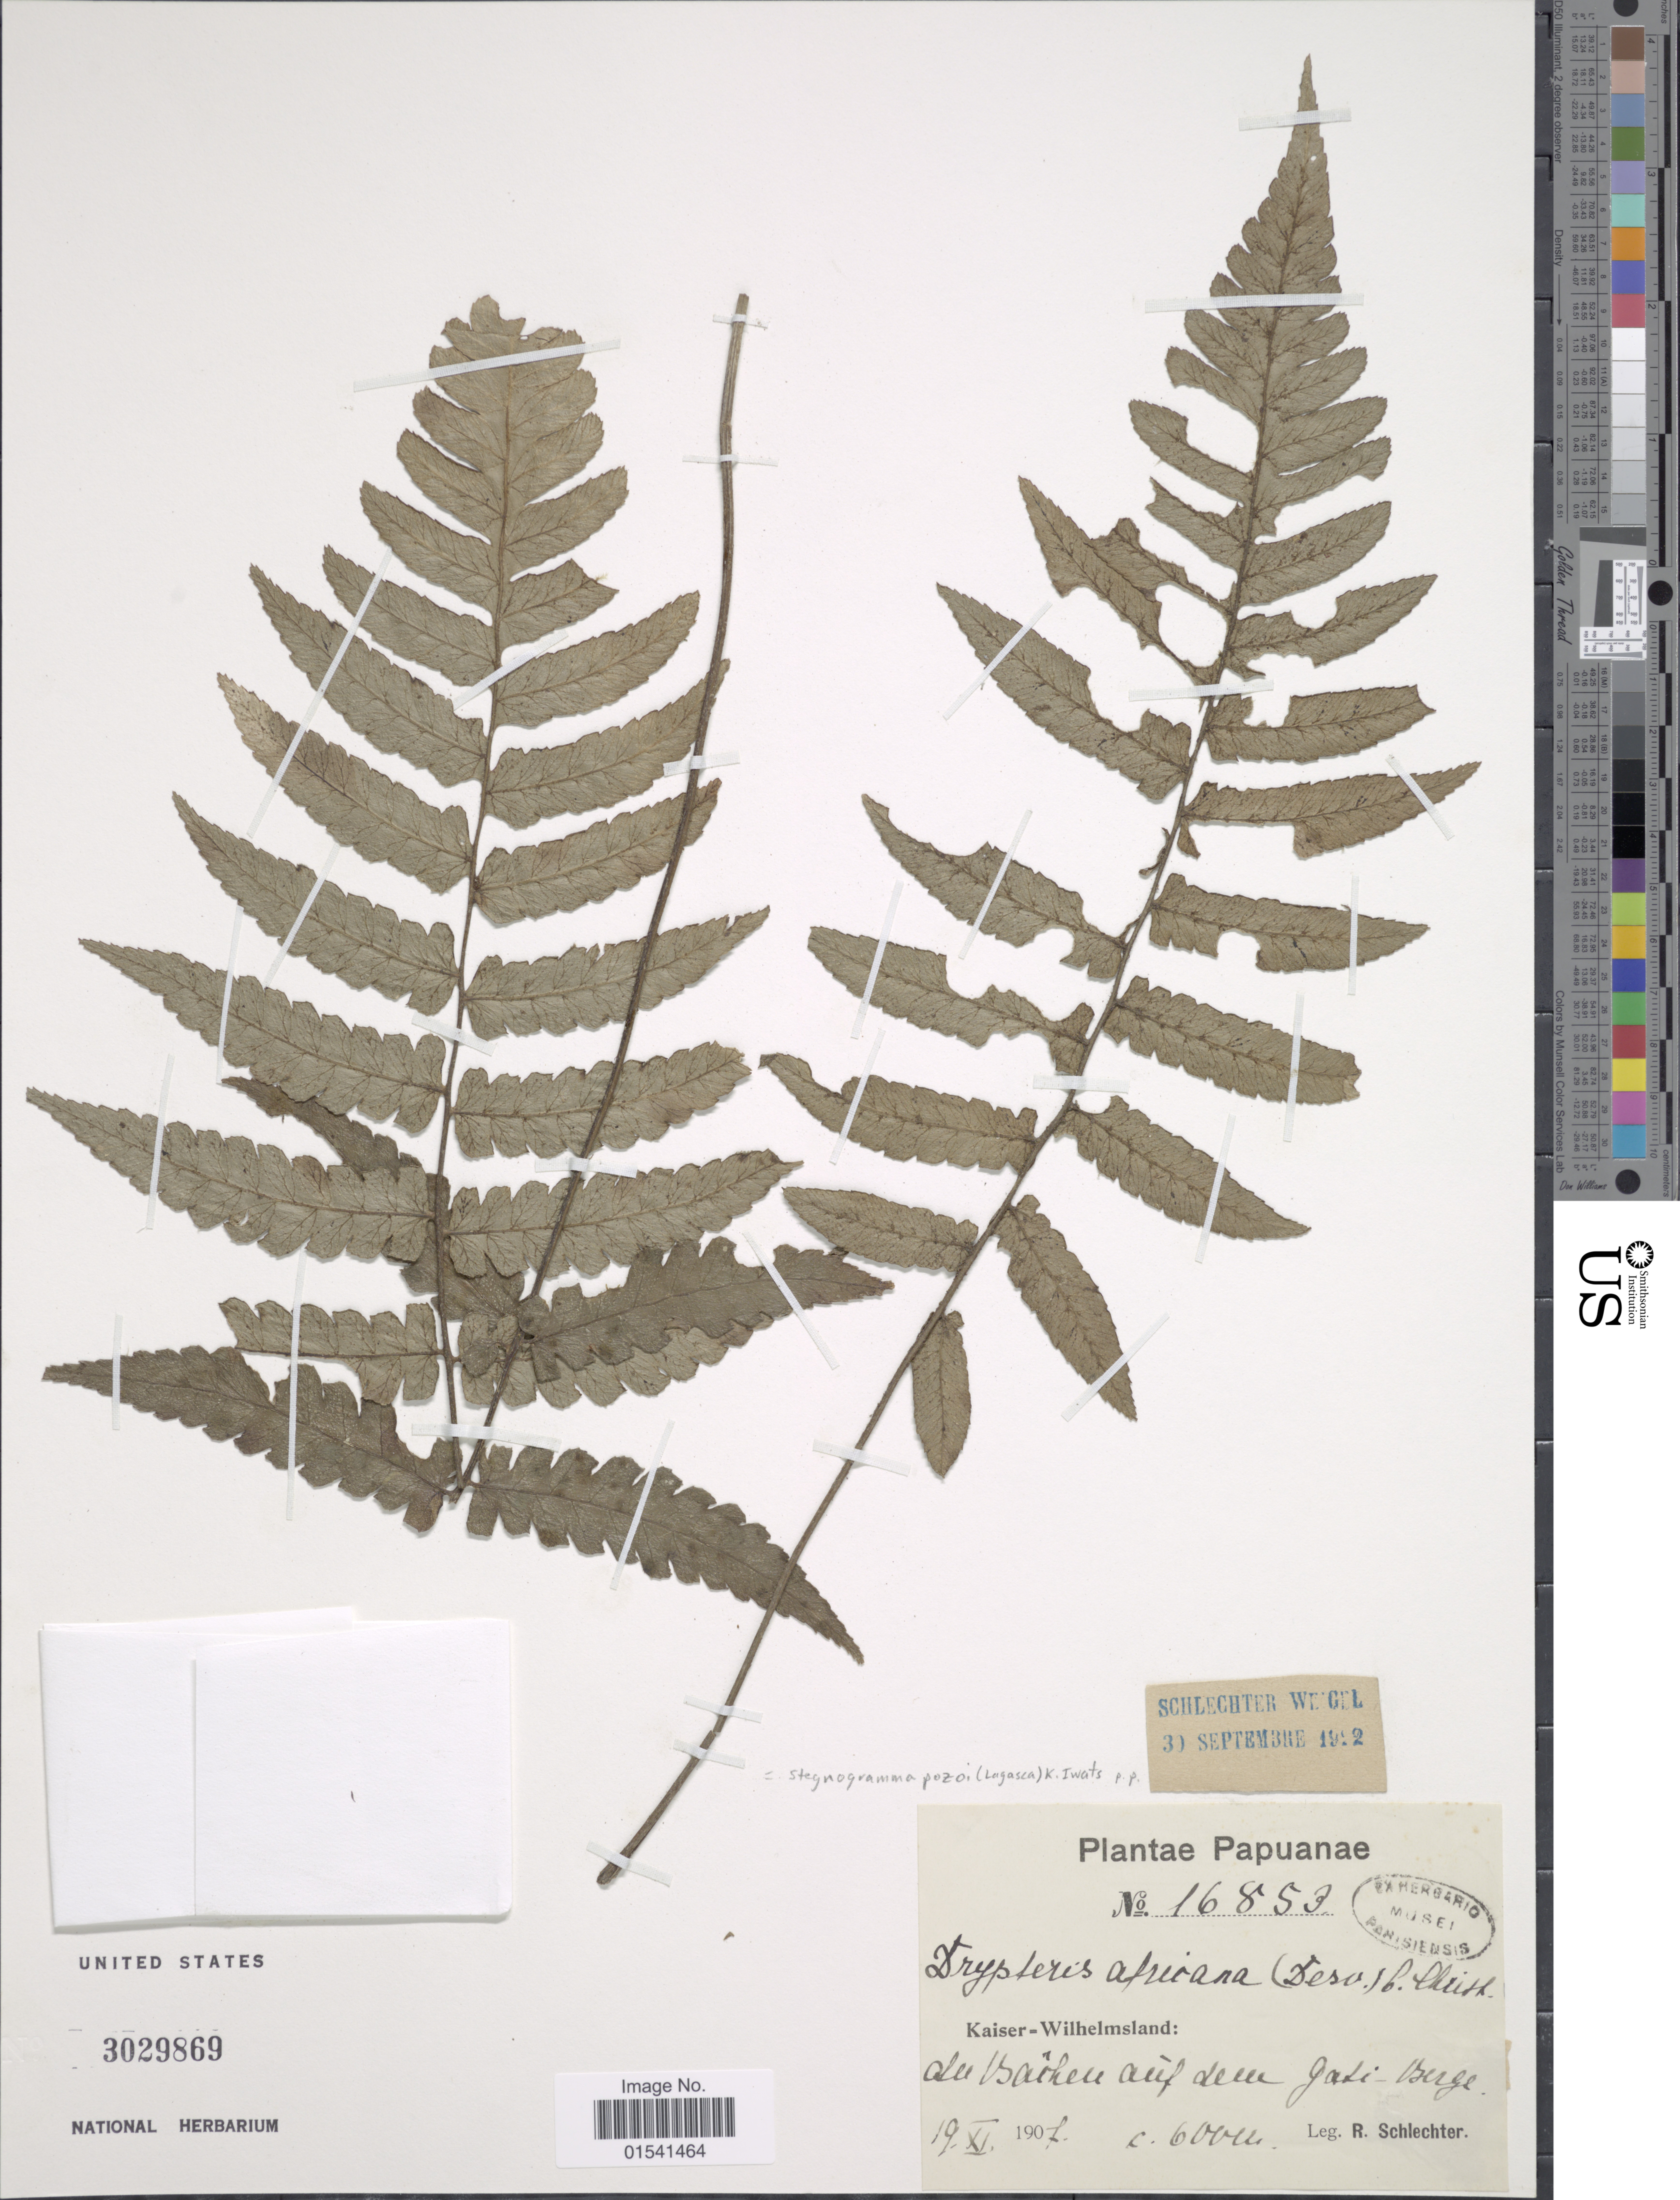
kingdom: Plantae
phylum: Tracheophyta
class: Polypodiopsida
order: Polypodiales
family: Thelypteridaceae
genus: Stegnogramma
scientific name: Stegnogramma pozoi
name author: (Lag.) K. Iwats.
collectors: F. R. R. Schlechter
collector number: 16853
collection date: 1907-11-19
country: Papua New Guinea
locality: Kaiser-Wilhelmsland: An Bächen auf dem Gaté-Berge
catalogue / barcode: US 3029869